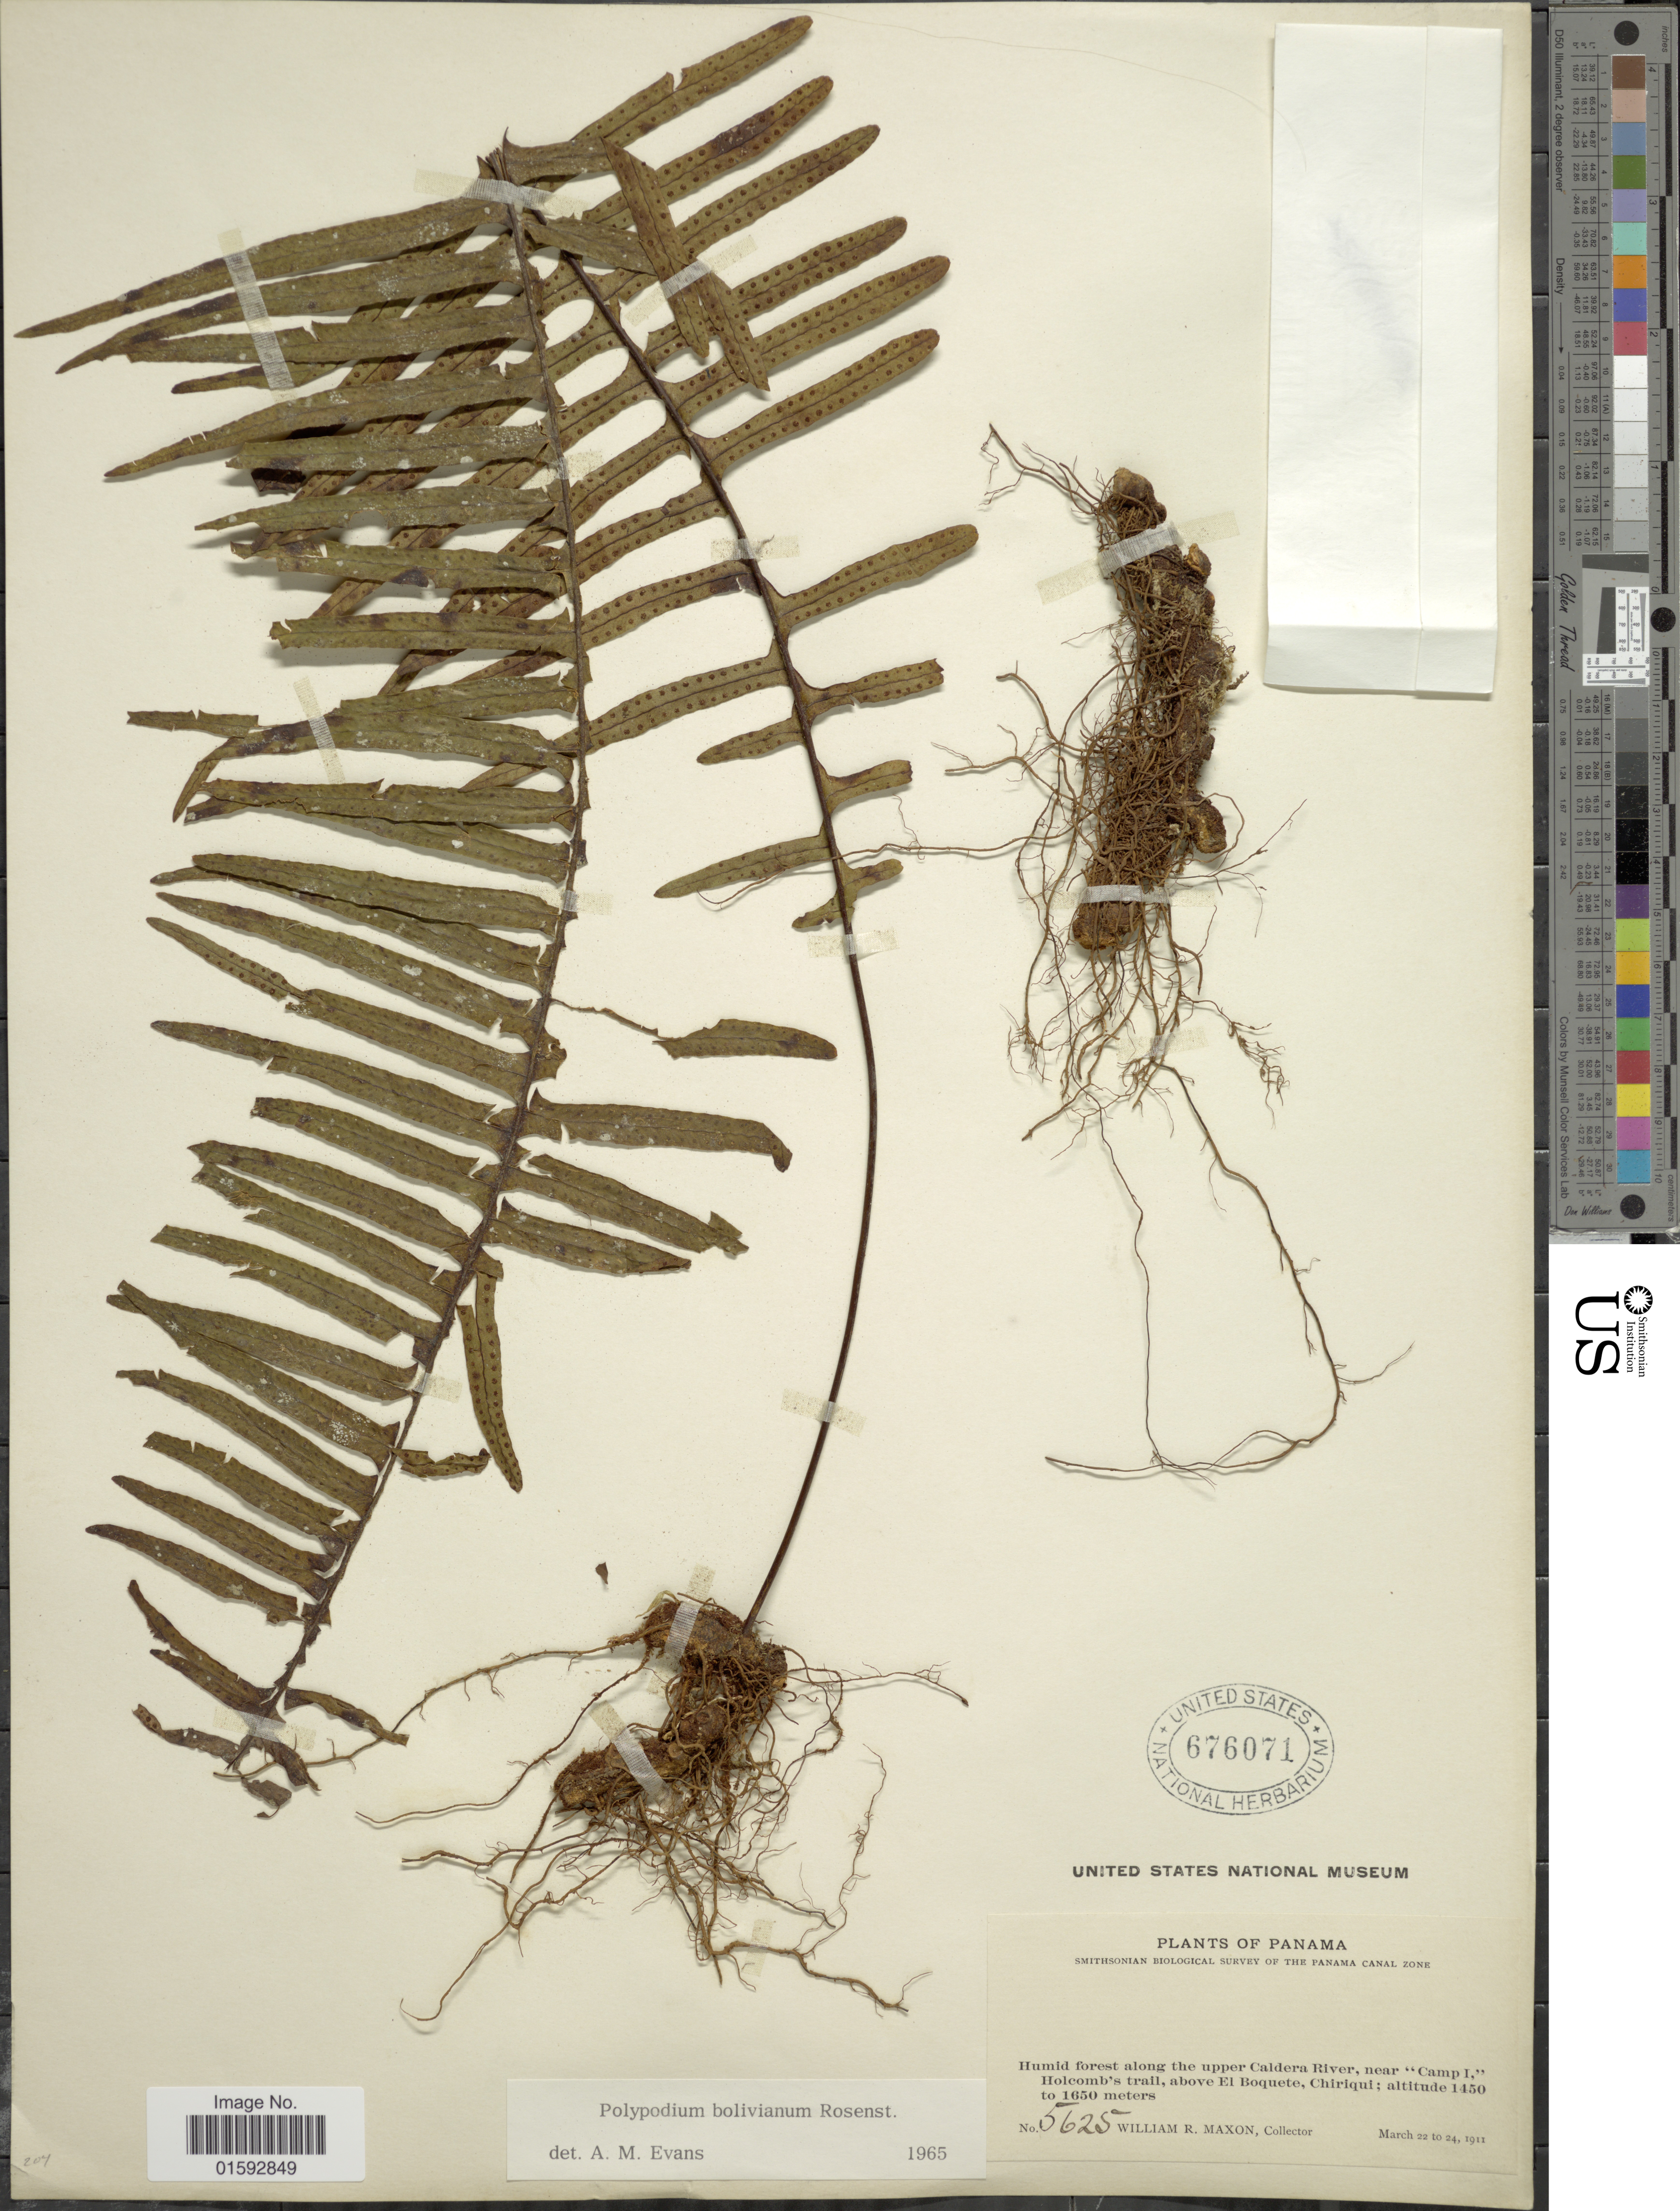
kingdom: Plantae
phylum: Tracheophyta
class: Polypodiopsida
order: Polypodiales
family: Polypodiaceae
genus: Pecluma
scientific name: Pecluma divaricata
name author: (E. Fourn.) Mickel & Beitel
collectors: W. R. Maxon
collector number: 5625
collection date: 1911-03-22/1911-03-24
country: Panama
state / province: Chiriqui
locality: Humid forest along the upper Caldera River, near "Camp I, "Holcomb's trail, above El Boquete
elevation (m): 1450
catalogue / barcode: US 676071